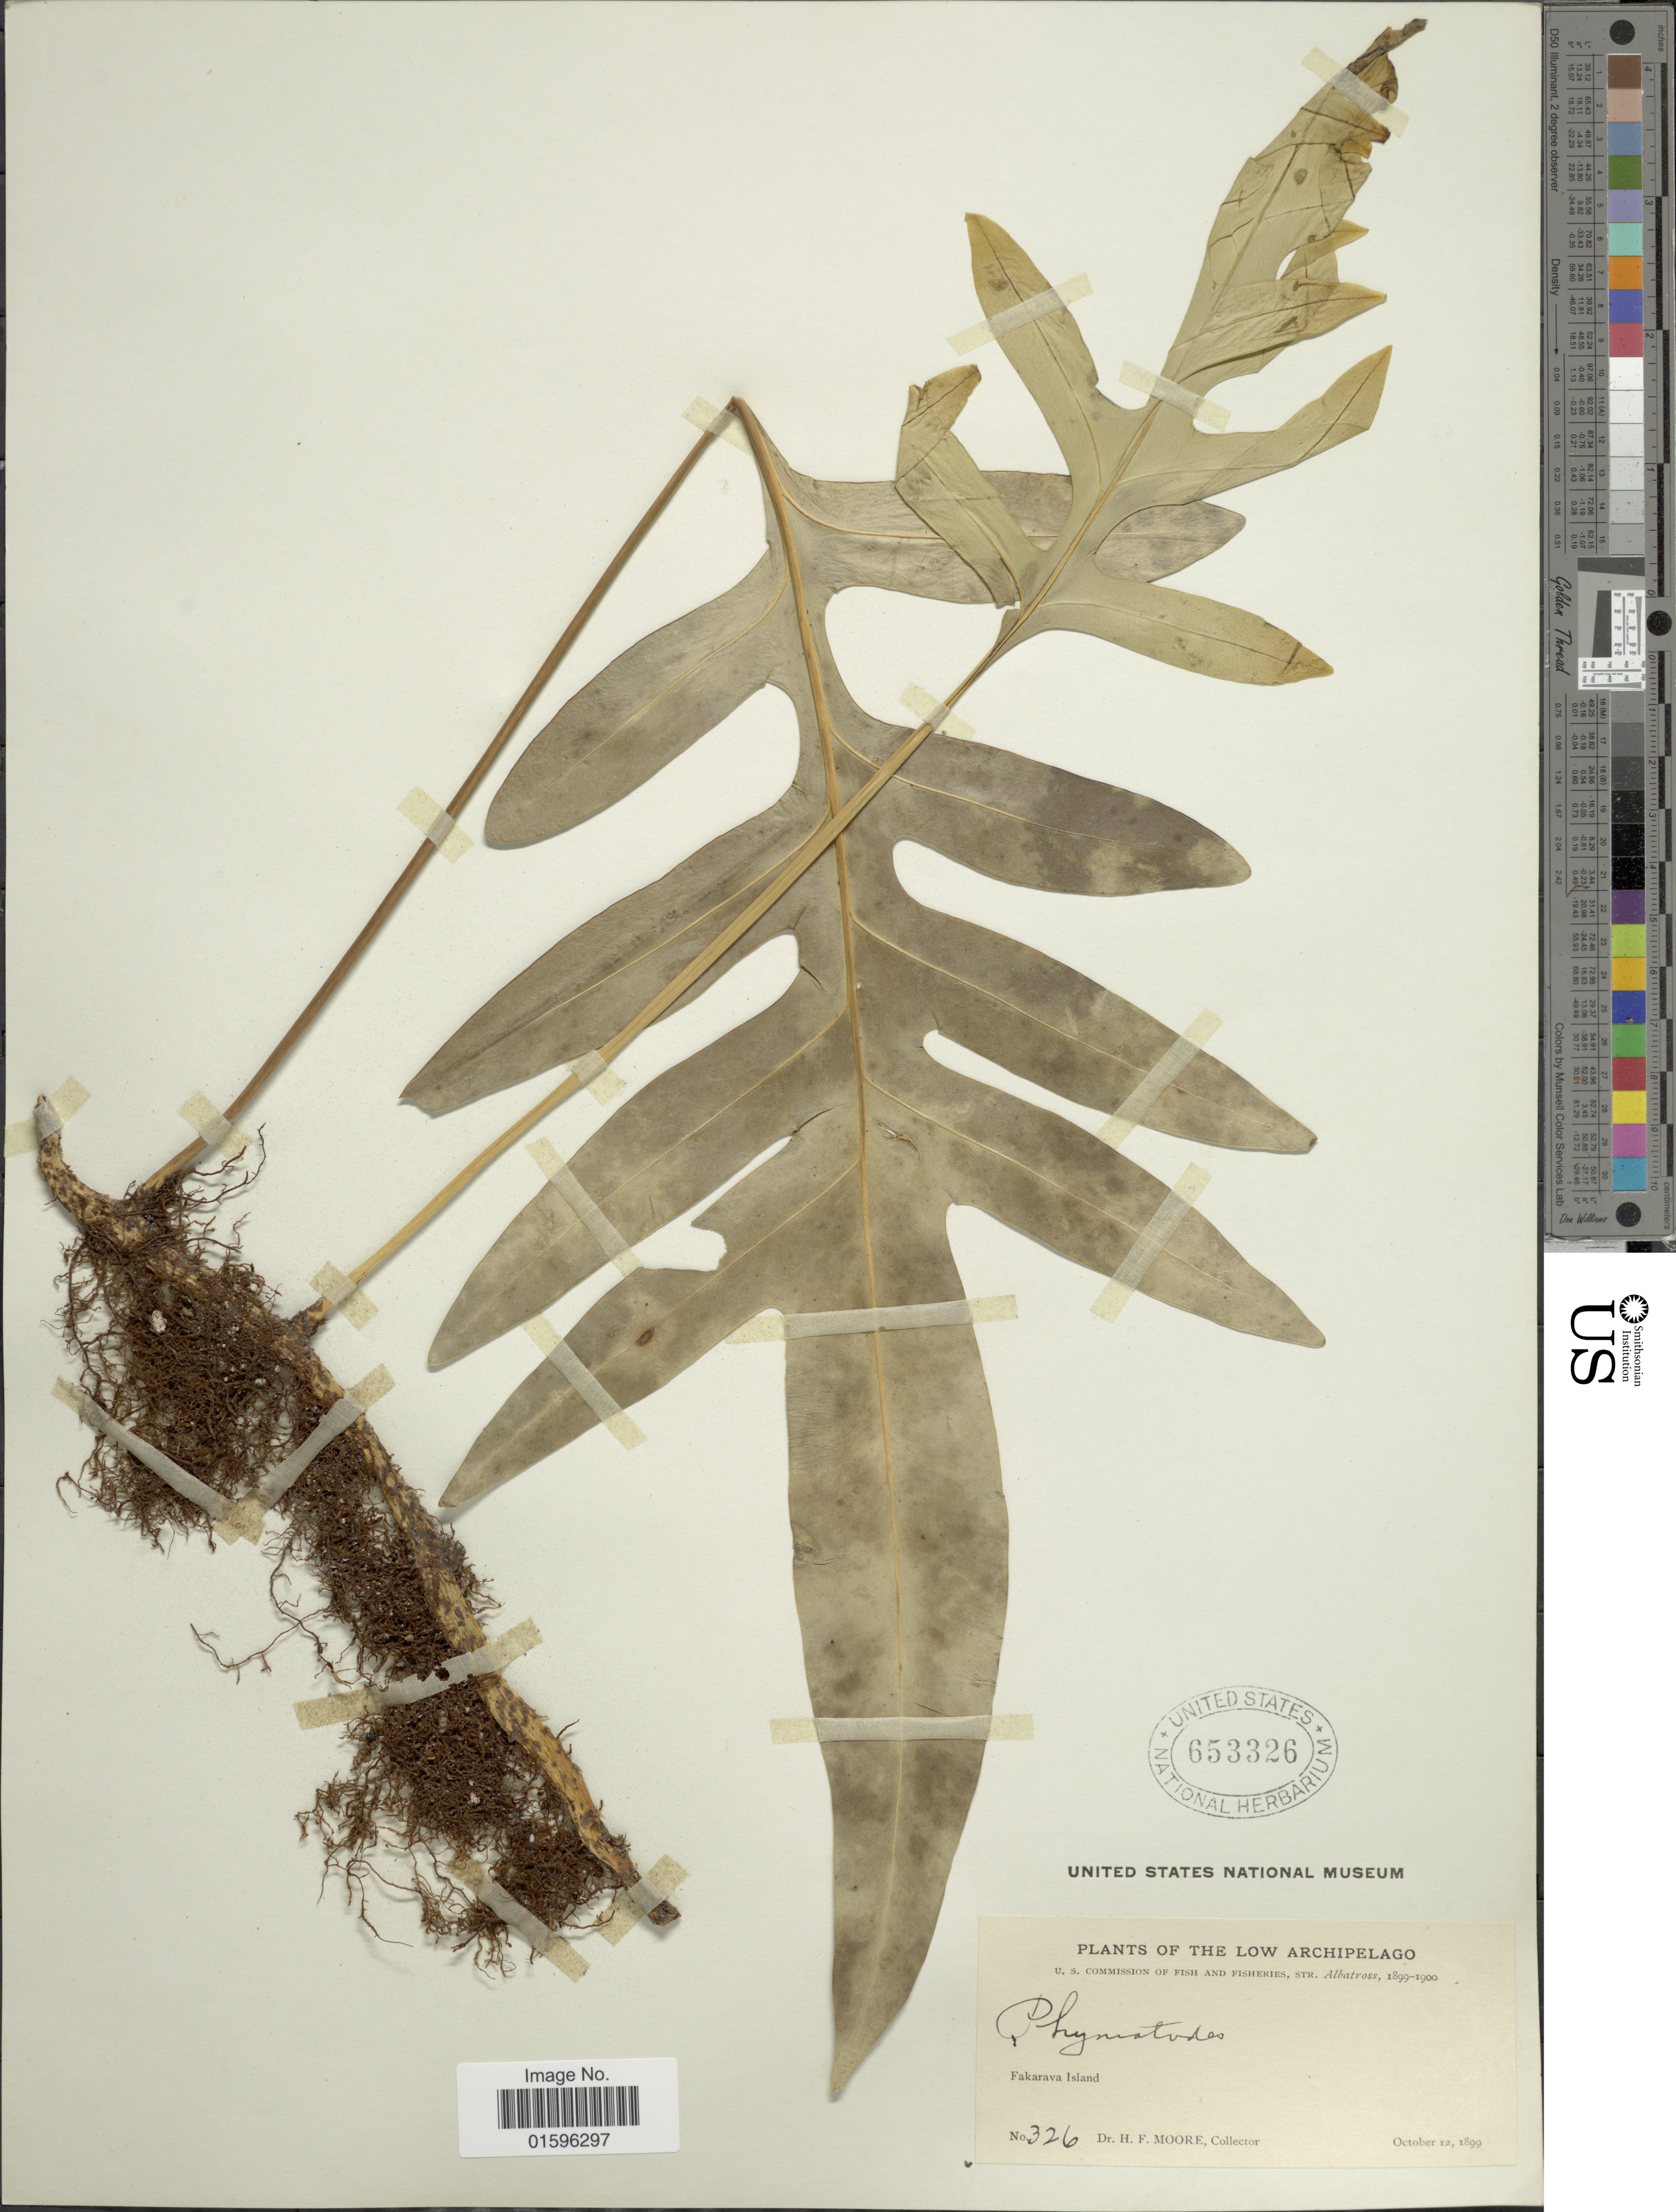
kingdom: Plantae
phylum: Tracheophyta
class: Polypodiopsida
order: Polypodiales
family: Polypodiaceae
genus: Polypodium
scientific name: Polypodium scolopendria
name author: Burm. f.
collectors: H. F. Moore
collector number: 326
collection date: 1899-10-12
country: French Polynesia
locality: The Low Archipelago, Fakarava Island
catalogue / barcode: US 653326